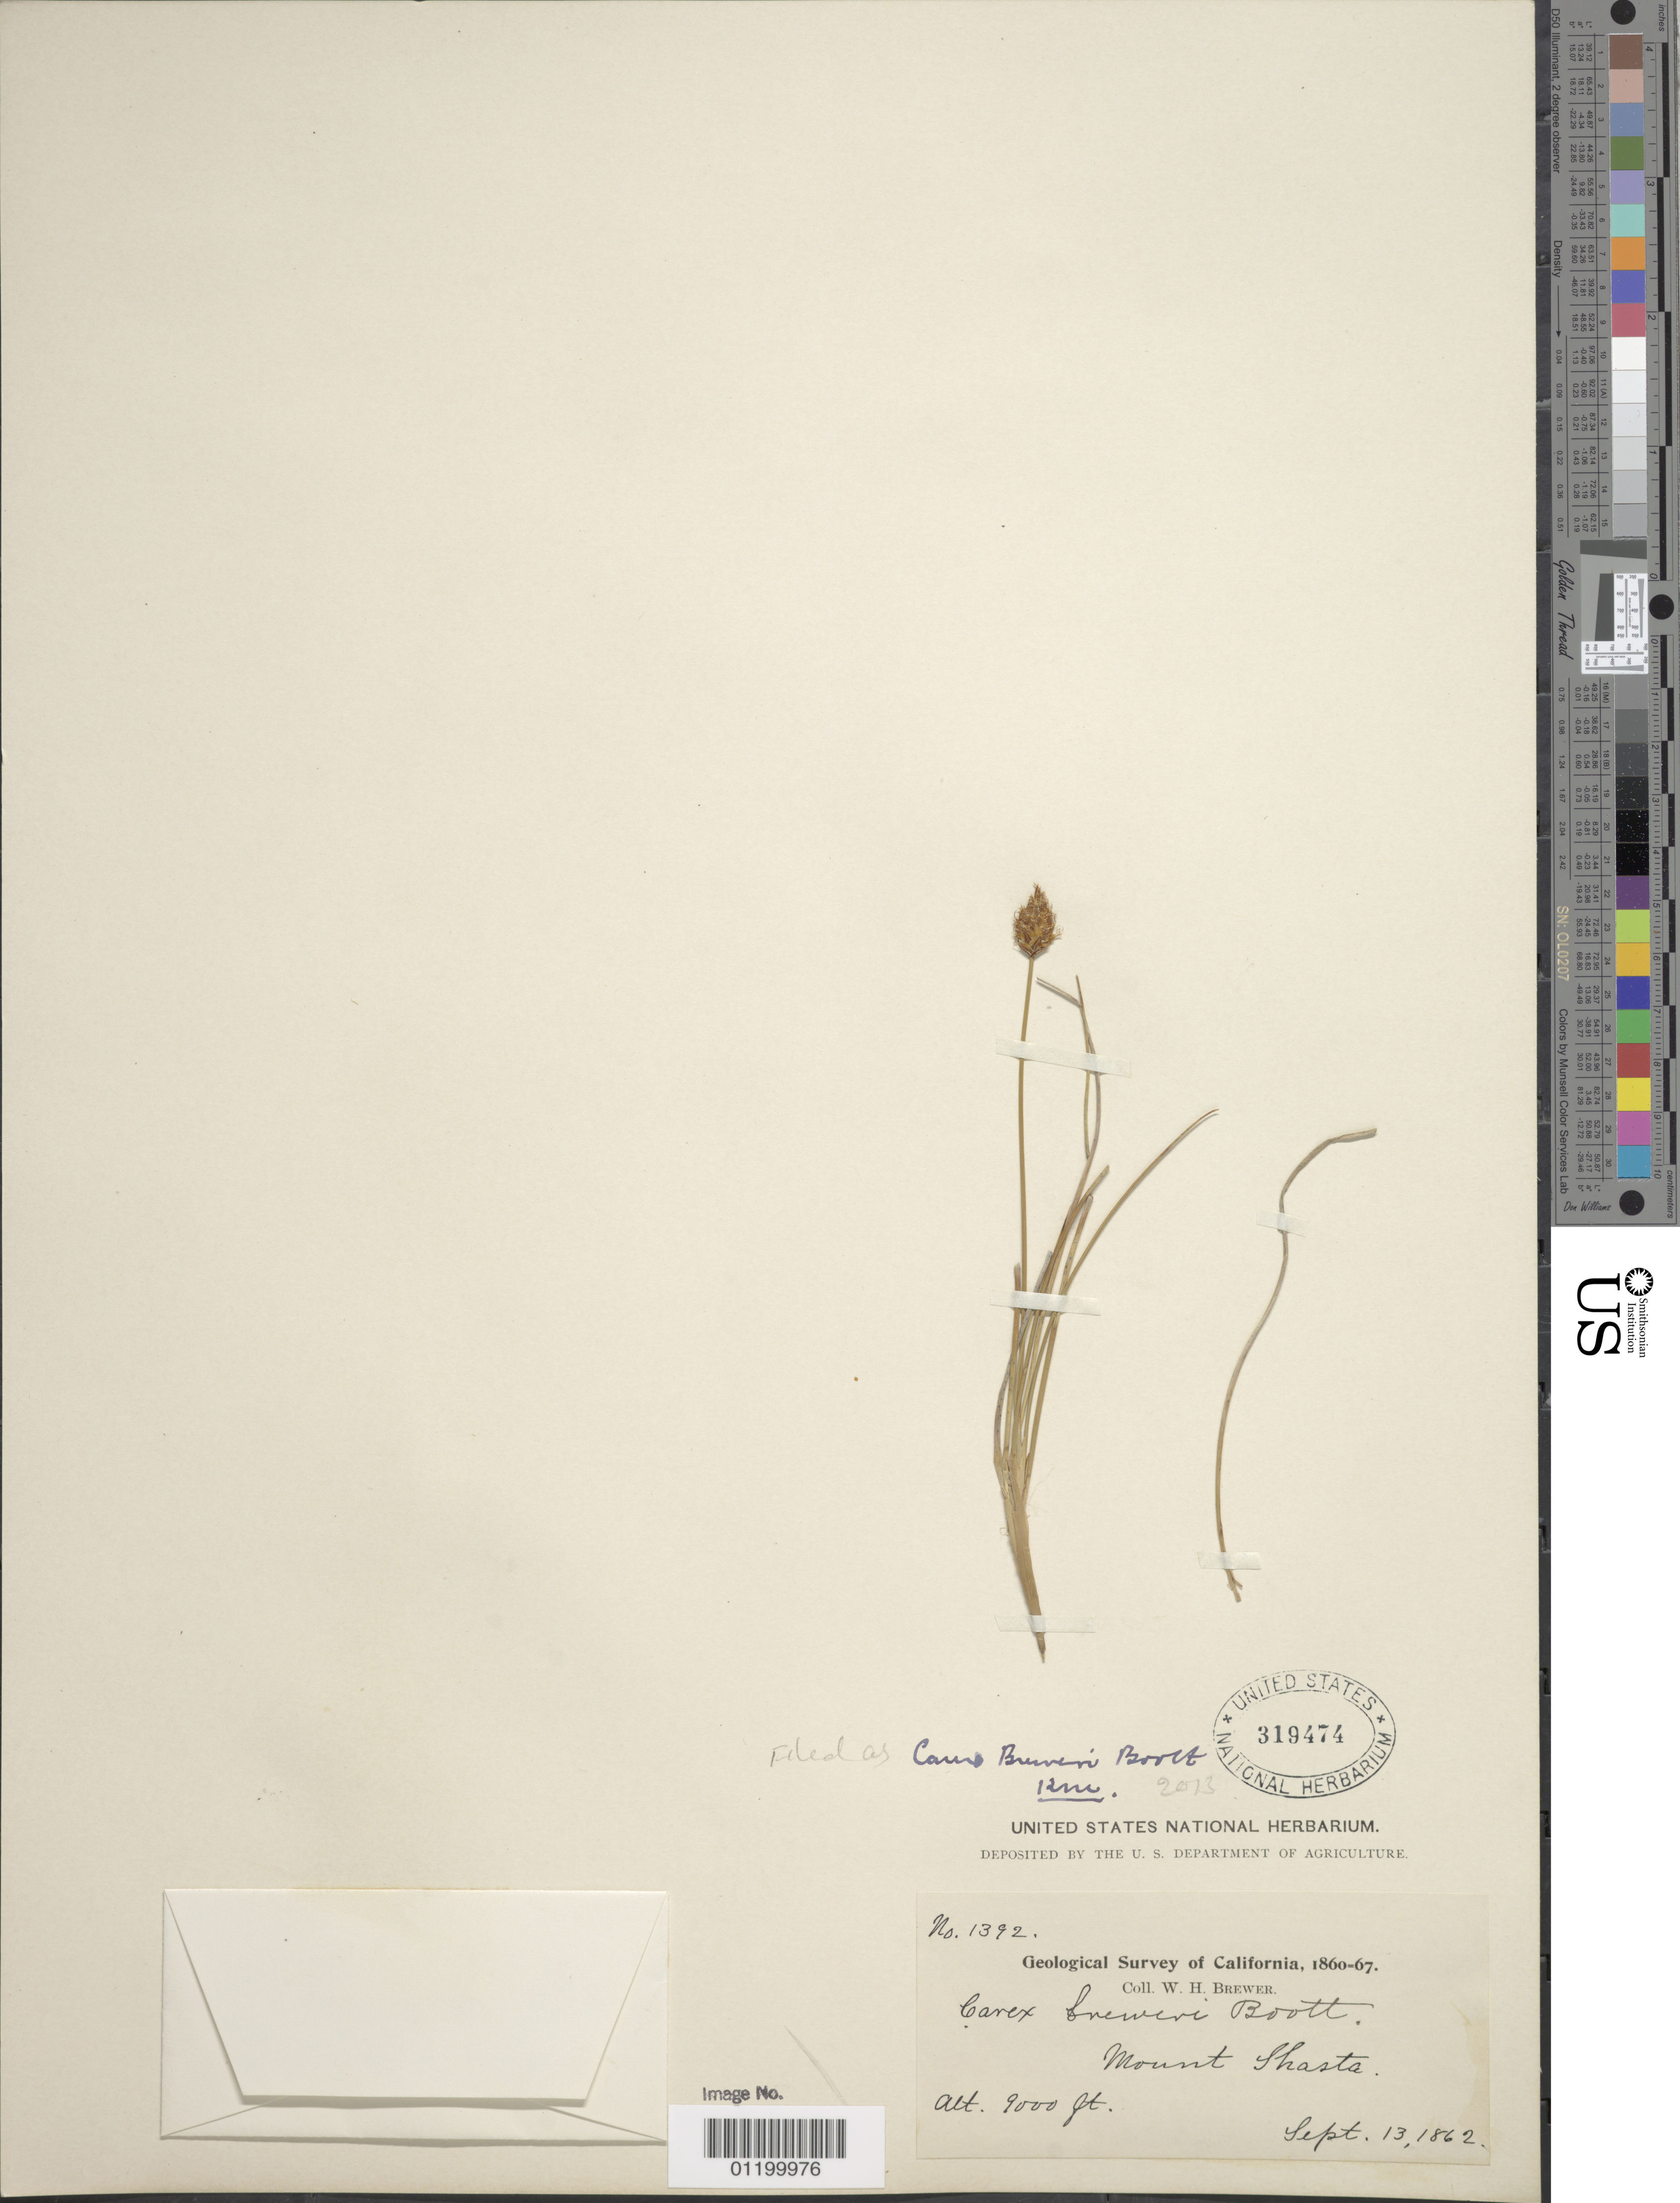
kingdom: Plantae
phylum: Tracheophyta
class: Liliopsida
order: Poales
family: Cyperaceae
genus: Carex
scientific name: Carex breweri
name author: Boott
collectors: W. H. Brewer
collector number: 1392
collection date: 1862-09-13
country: United States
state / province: California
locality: Mount Shasta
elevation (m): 2743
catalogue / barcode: US 319474